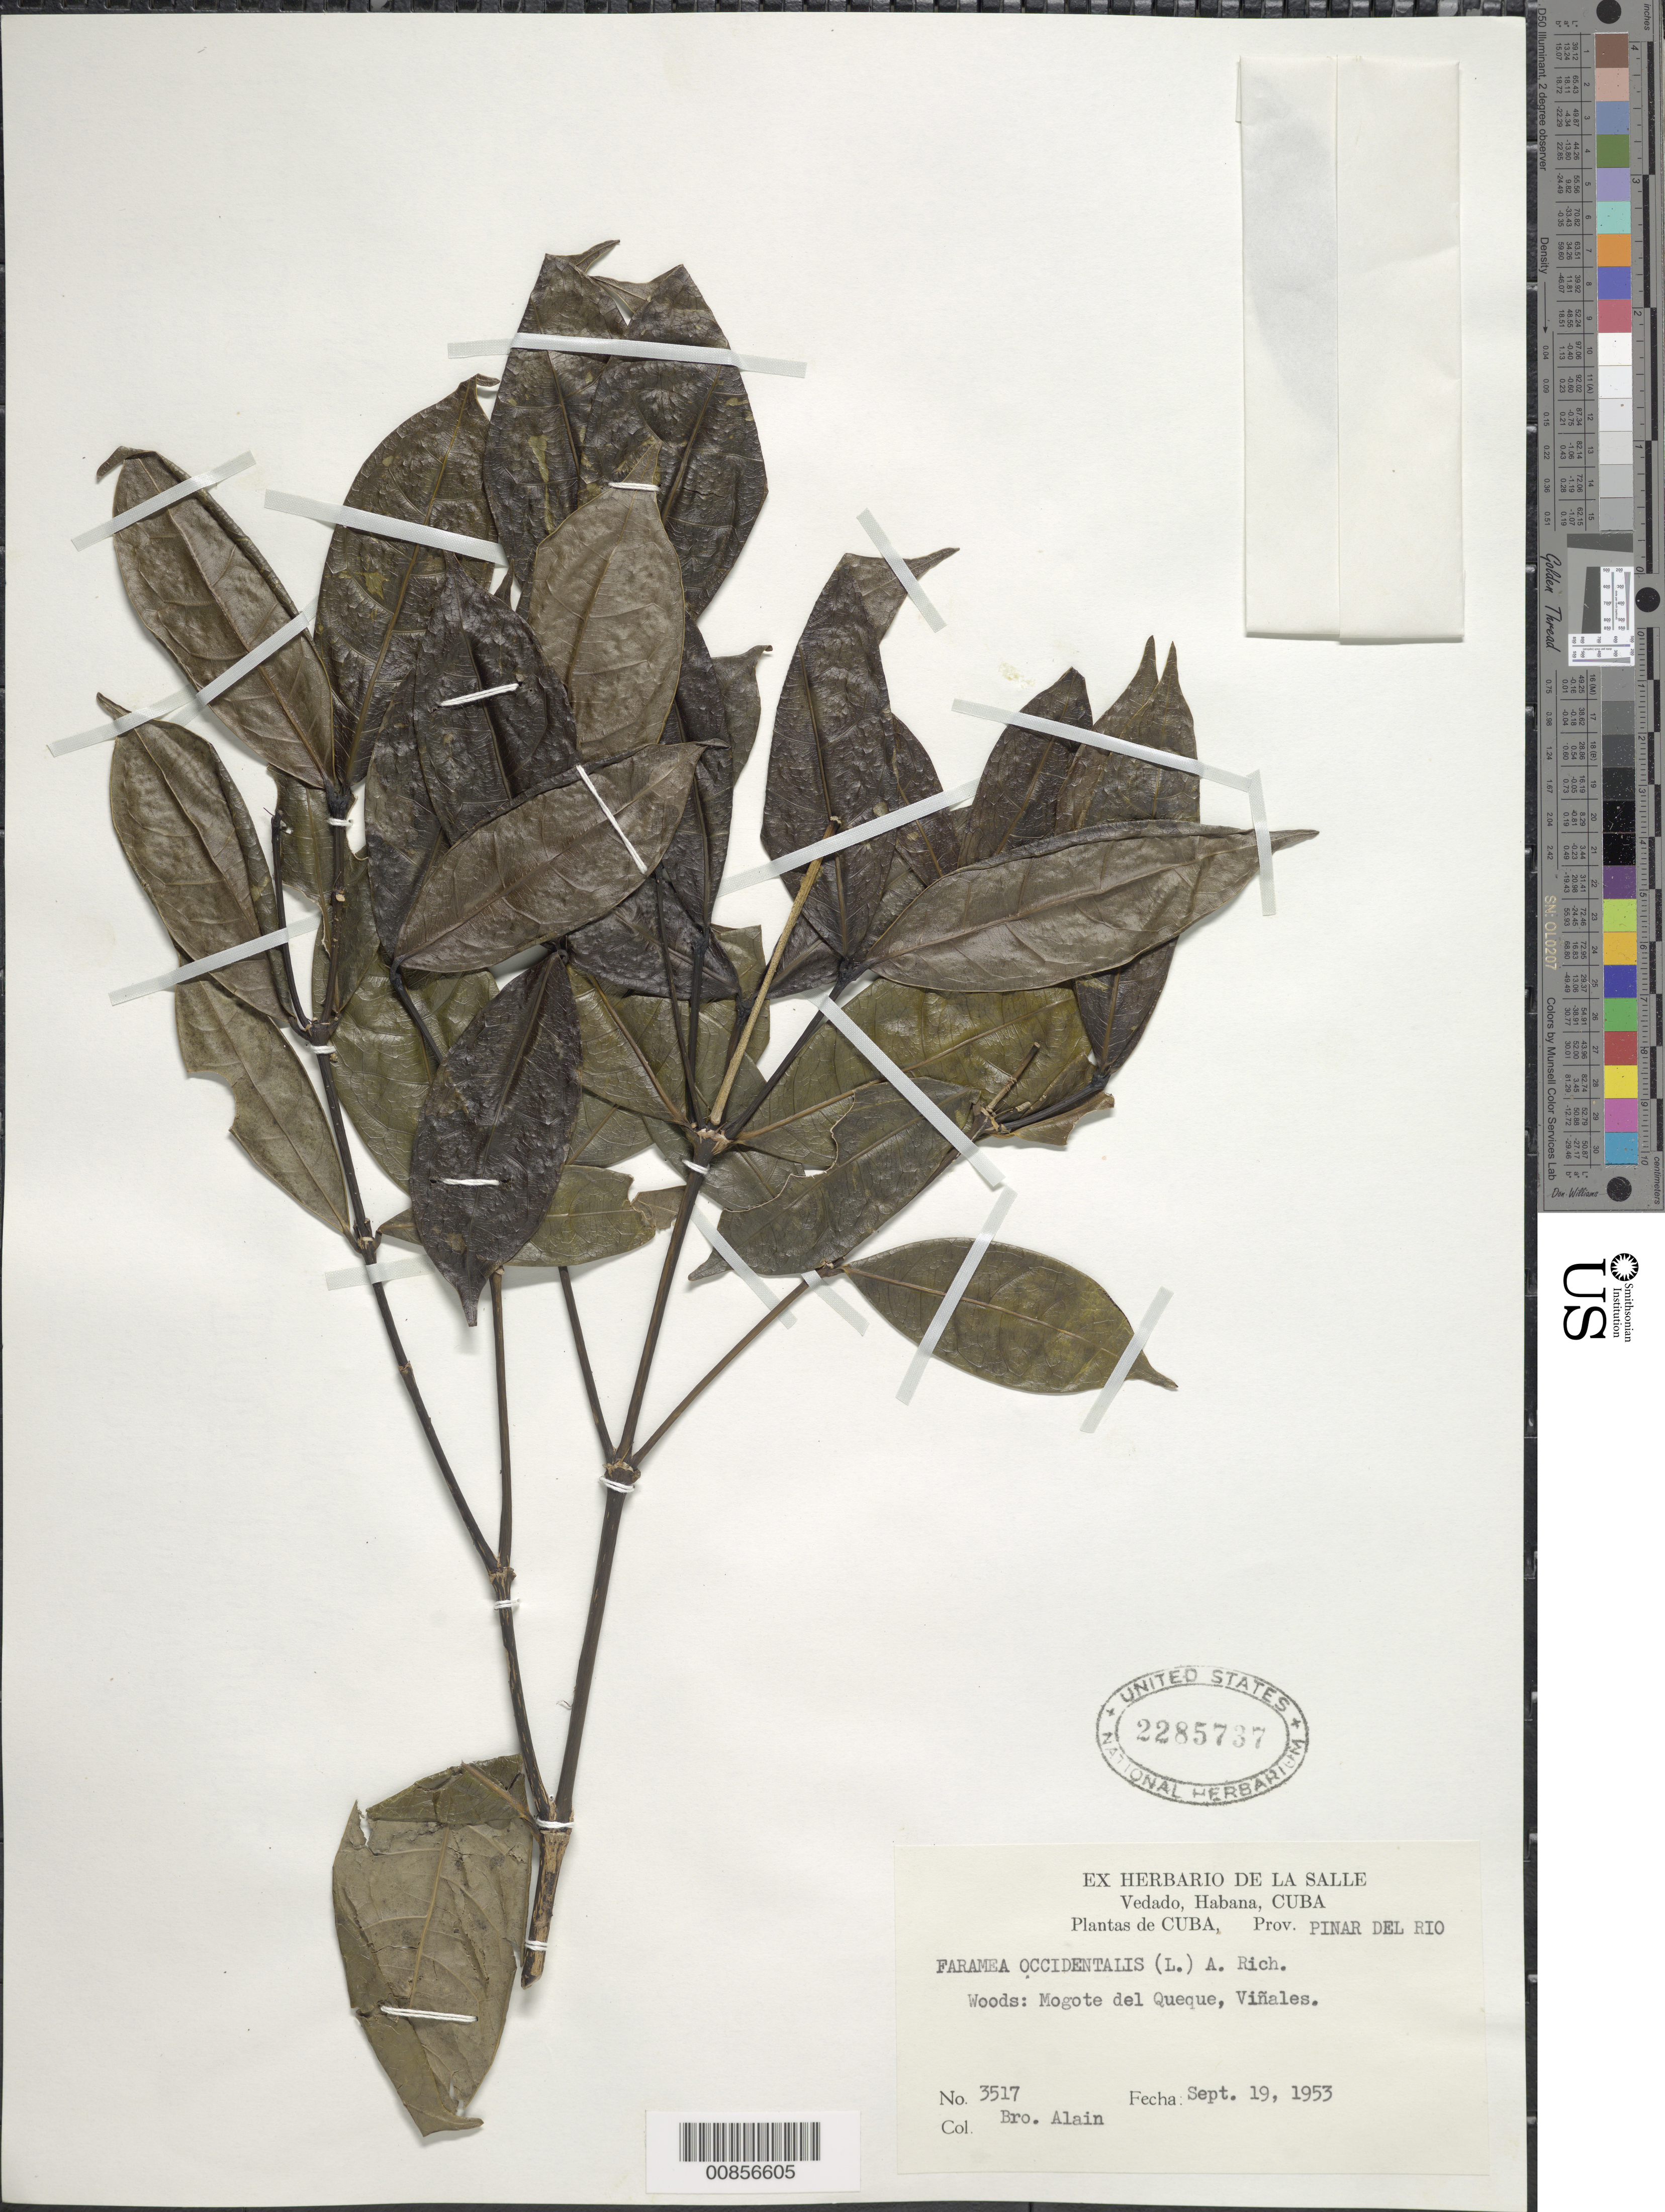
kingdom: Plantae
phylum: Tracheophyta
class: Magnoliopsida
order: Gentianales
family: Rubiaceae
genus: Faramea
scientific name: Faramea occidentalis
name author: (L.) A. Rich.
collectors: A. H. Liogier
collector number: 3517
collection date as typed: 19 Sep 1953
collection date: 1953-09-19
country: Cuba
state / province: Pinar del Río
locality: Mogote del Queque, Viñales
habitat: Woods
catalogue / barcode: US 2285737